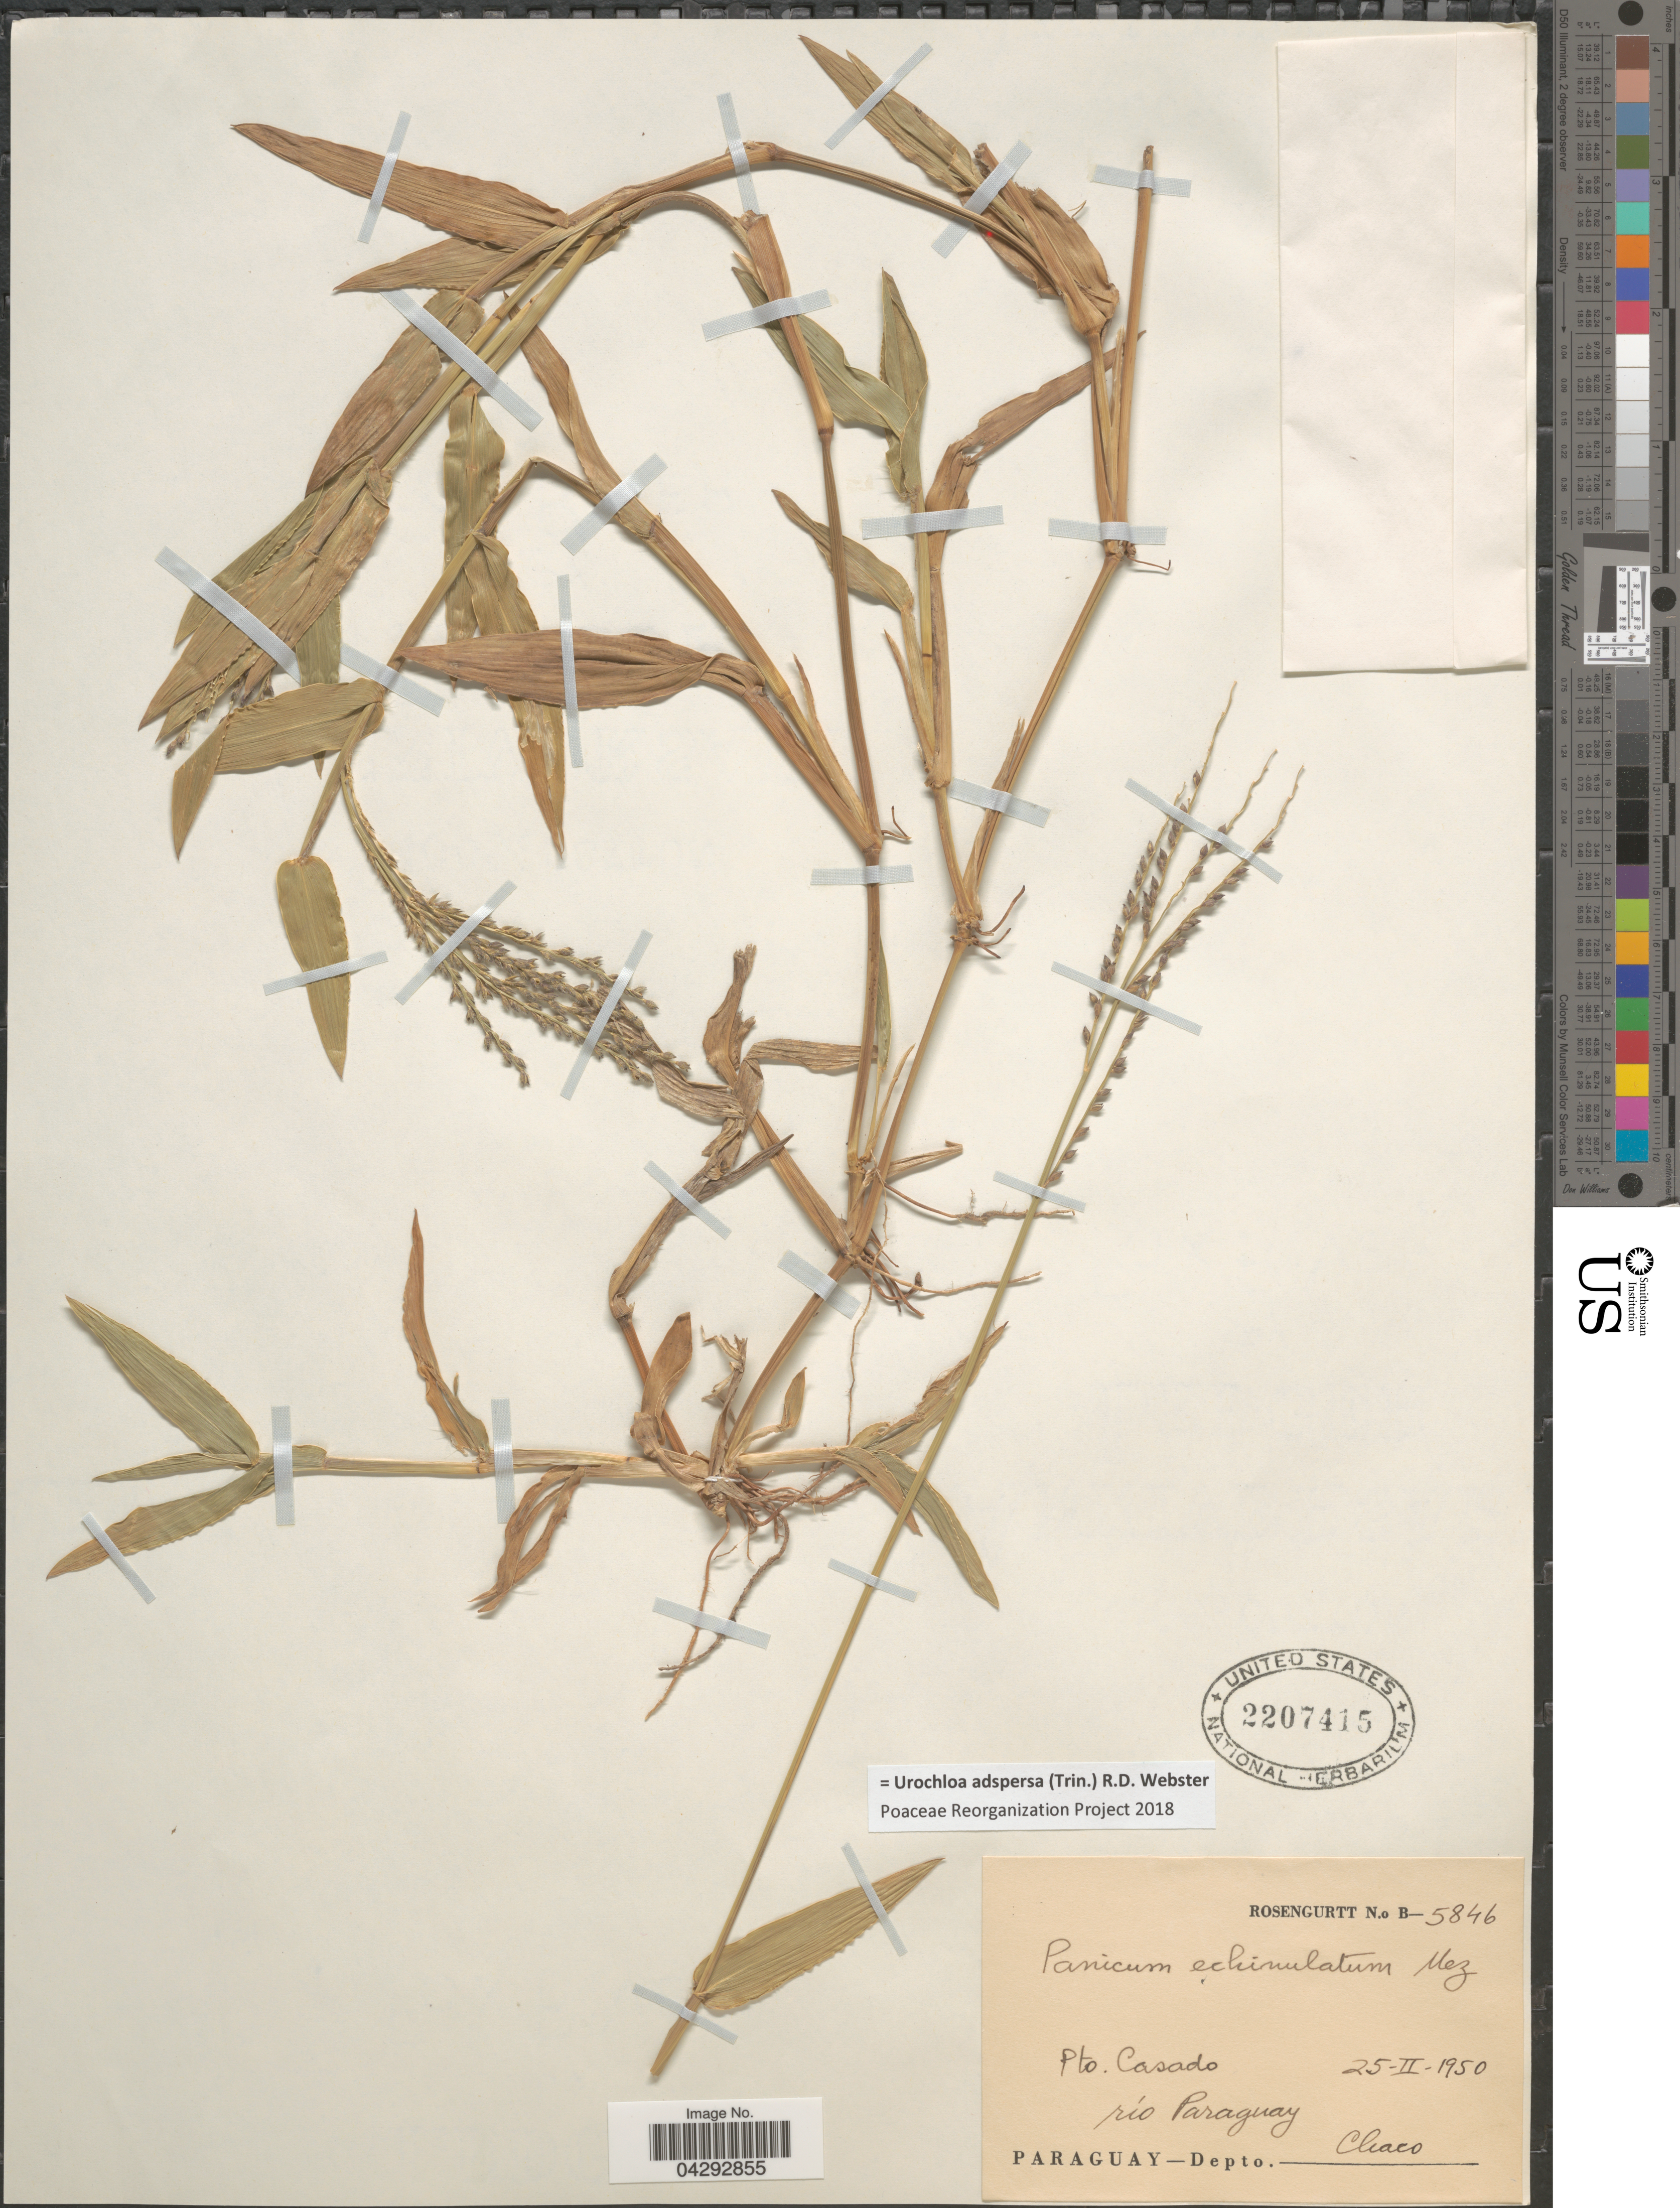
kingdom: Plantae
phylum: Tracheophyta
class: Liliopsida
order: Poales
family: Poaceae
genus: Urochloa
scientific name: Urochloa adspersa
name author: (Trin.) R.D. Webster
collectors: Rosengurtt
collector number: B-5846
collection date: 1950-02-25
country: Paraguay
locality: Pto. Casado. Río Paraguay. Depto. Chaco.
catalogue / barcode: US 2207415